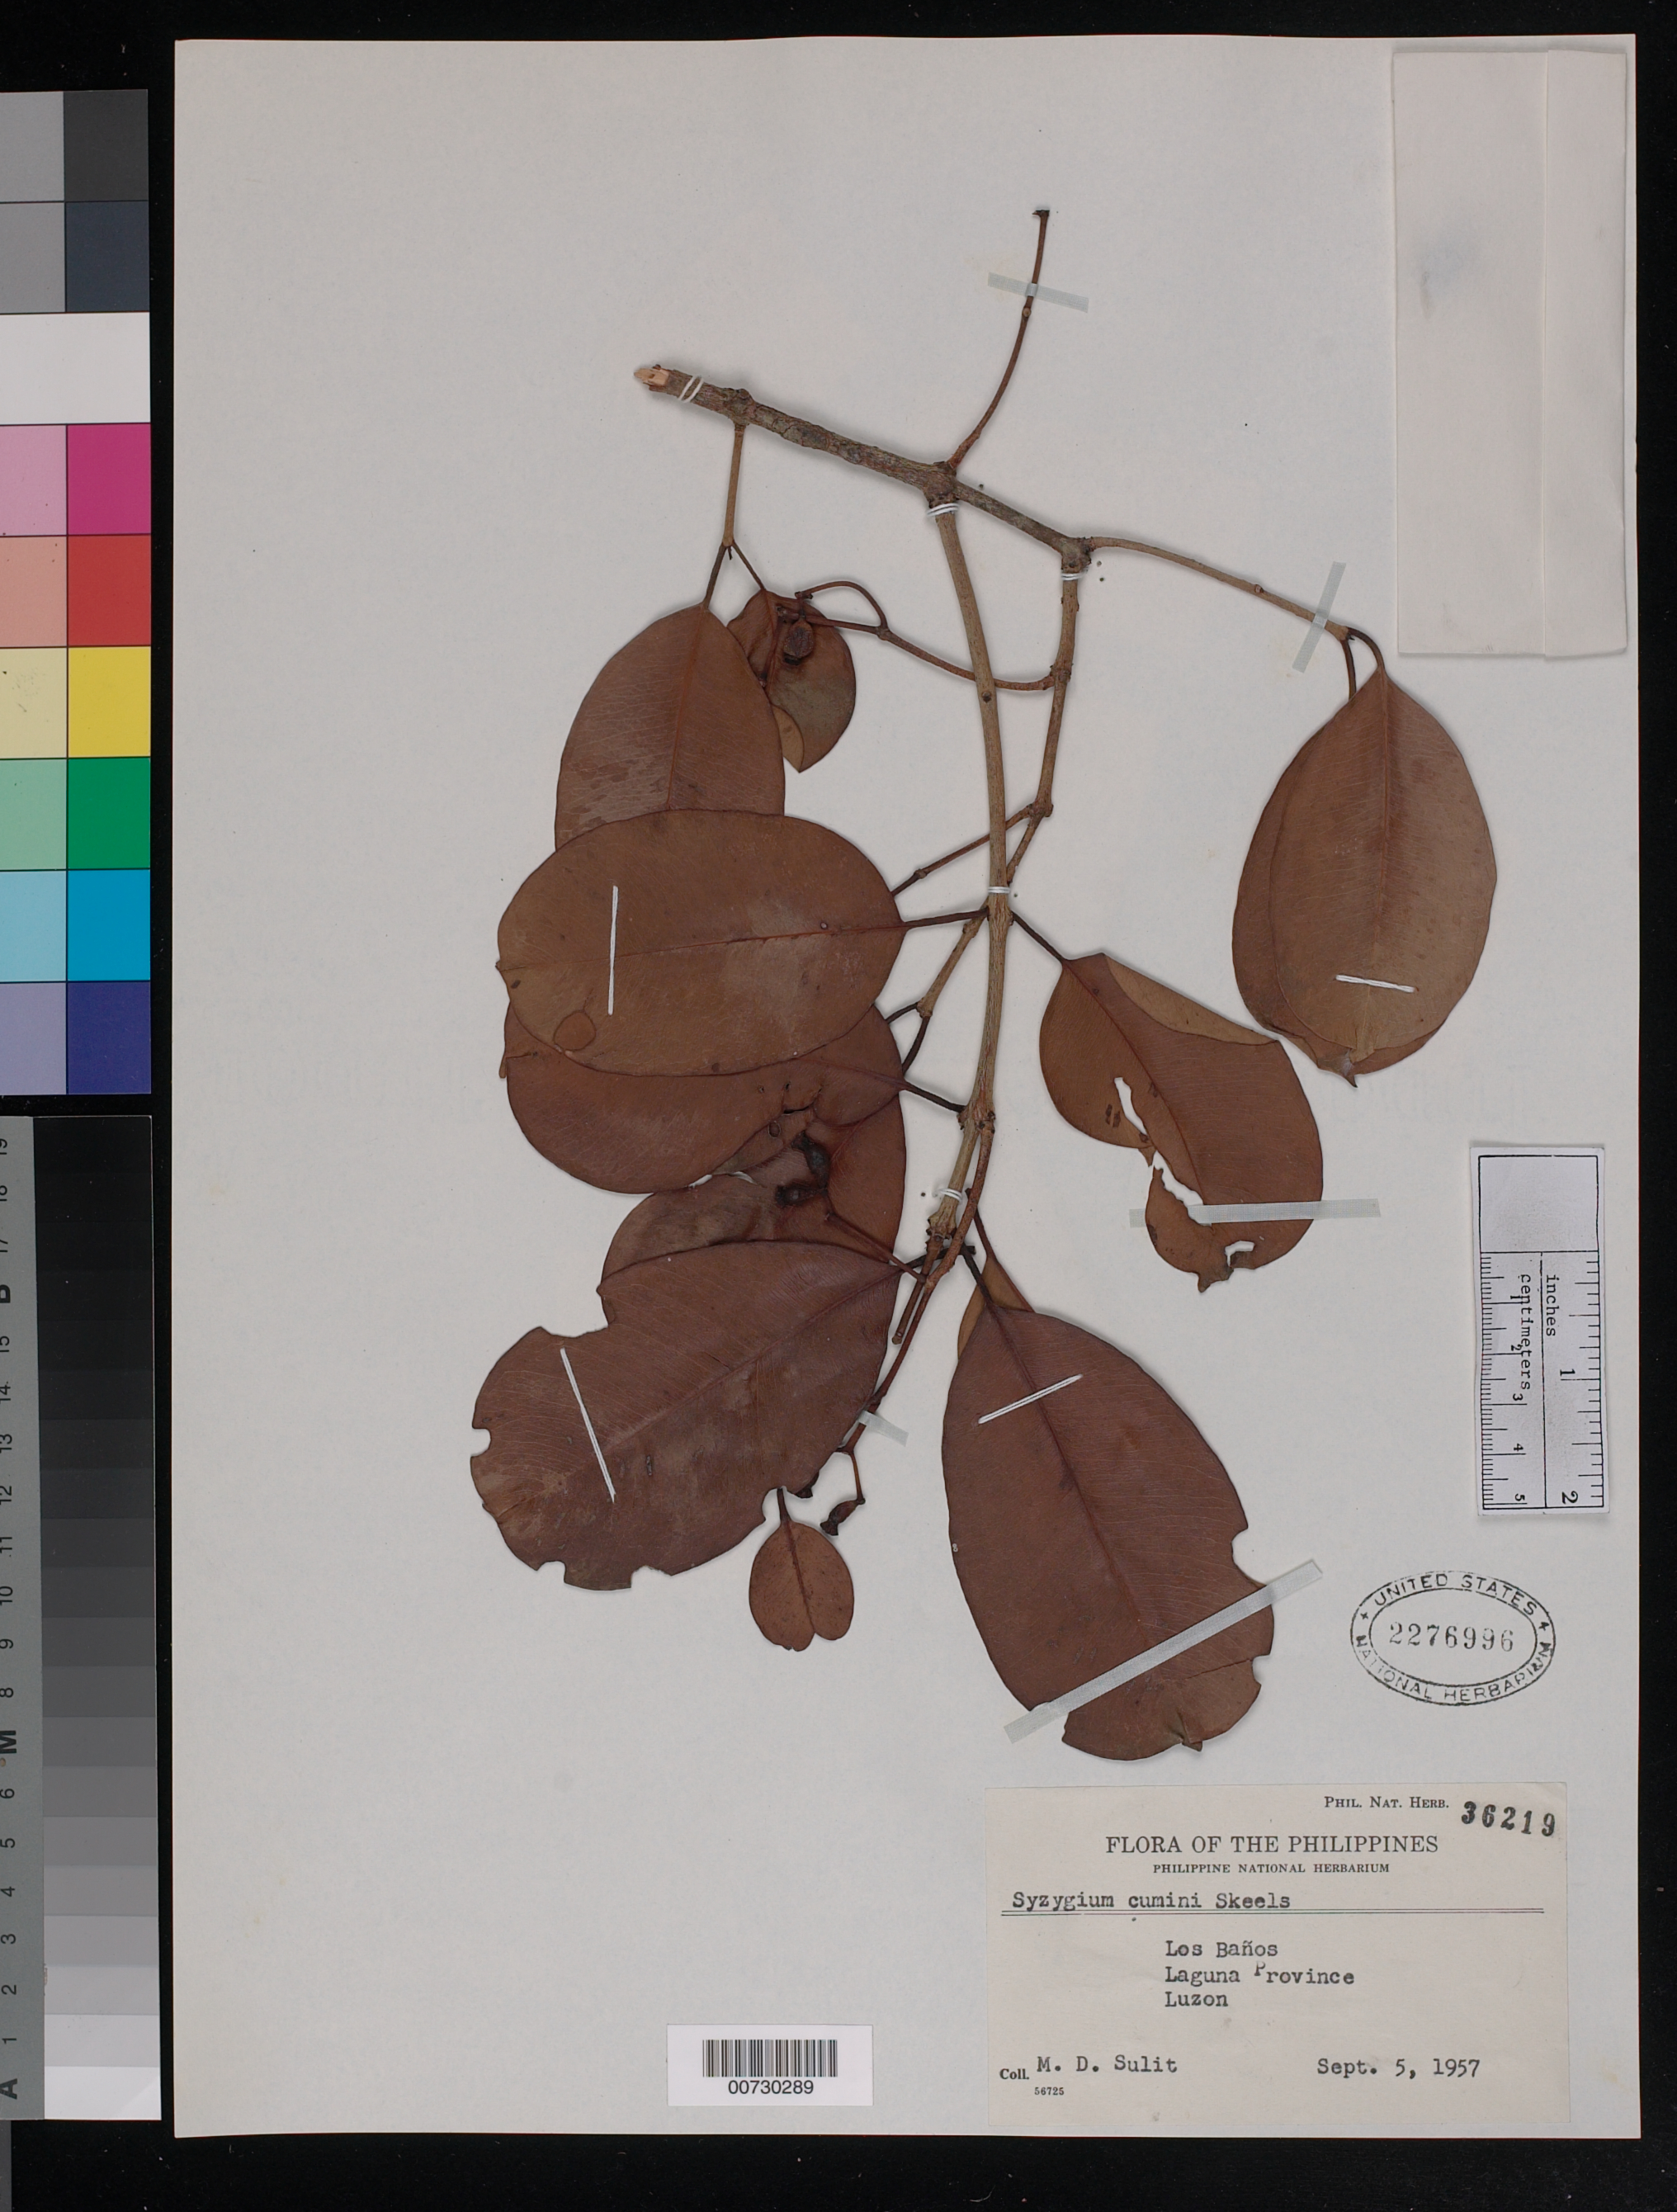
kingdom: Plantae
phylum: Tracheophyta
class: Magnoliopsida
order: Myrtales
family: Myrtaceae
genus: Syzygium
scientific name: Syzygium cumini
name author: (L.) Skeels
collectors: M. Sulit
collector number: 36219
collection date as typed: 5 Sep 1957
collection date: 1957-09-05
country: Philippines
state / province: Calabarzon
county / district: Laguna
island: Luzon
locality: Los Baños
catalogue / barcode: US 2276996